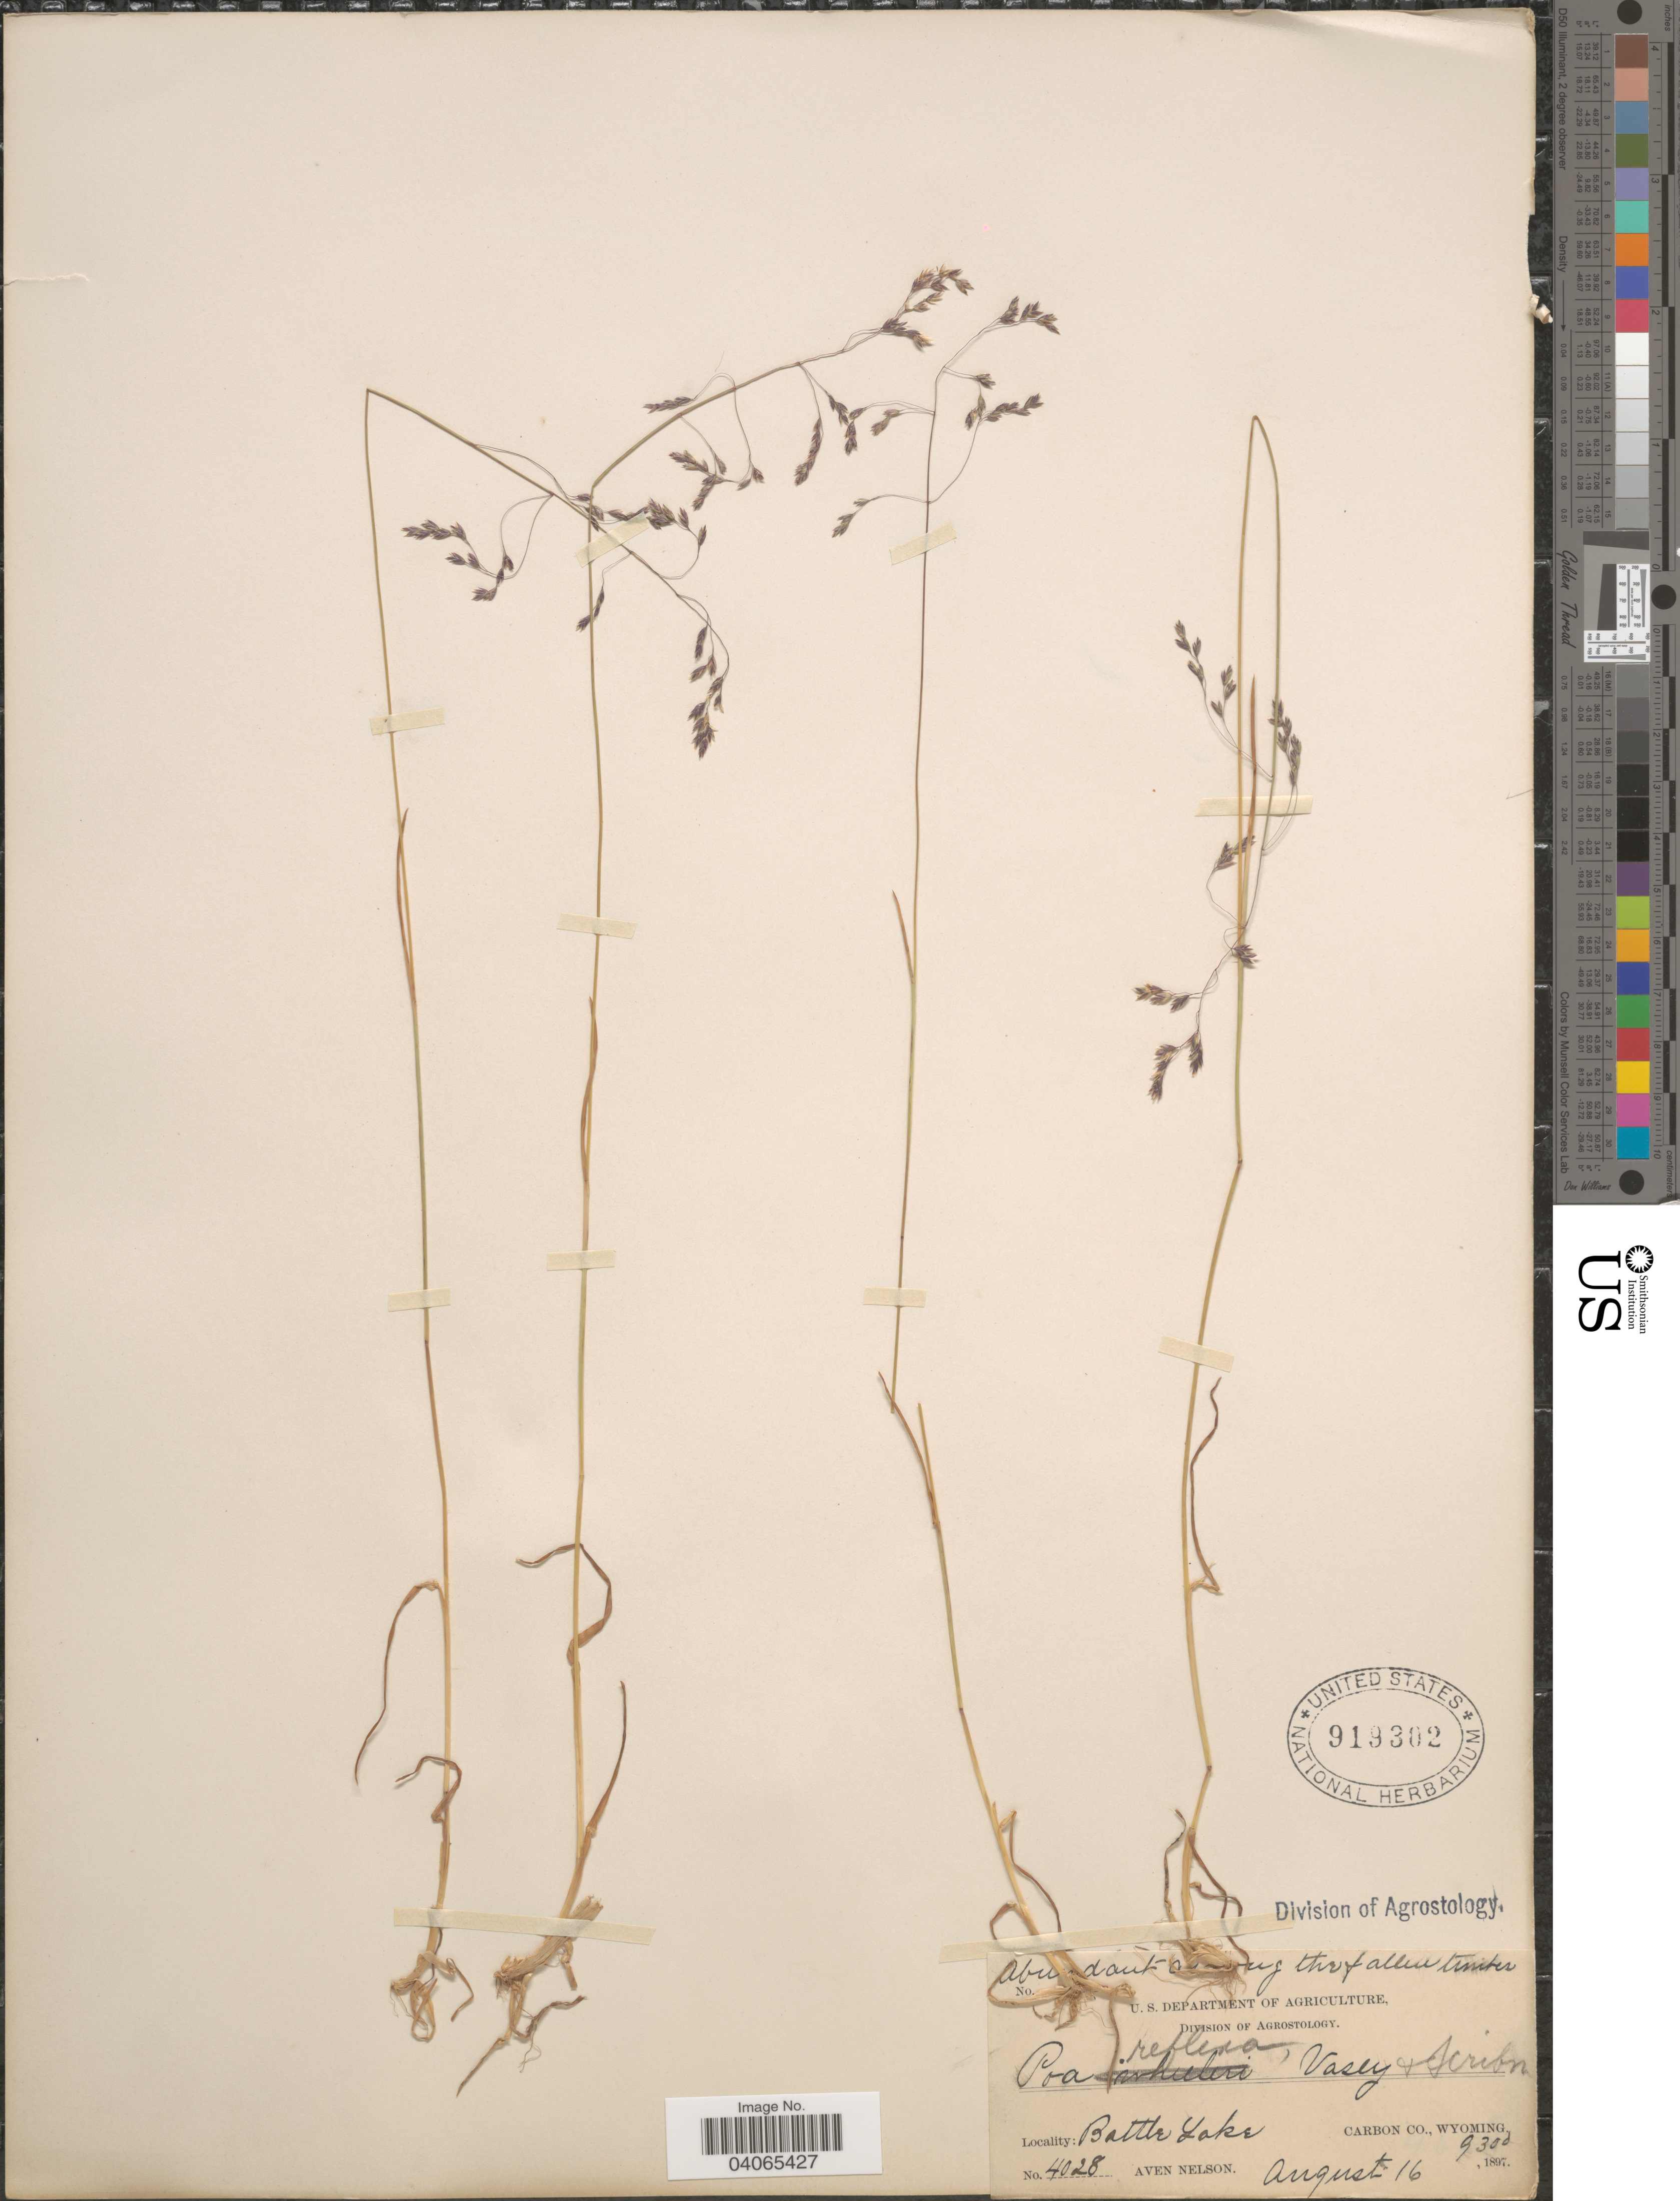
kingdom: Plantae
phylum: Tracheophyta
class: Liliopsida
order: Poales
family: Poaceae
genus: Poa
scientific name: Poa reflexa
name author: Vasey & Scribn.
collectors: A. Nelson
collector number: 4028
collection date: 1897-08-16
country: United States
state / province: Wyoming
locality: Battle Lake. Carbon Co.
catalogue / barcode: US 919302